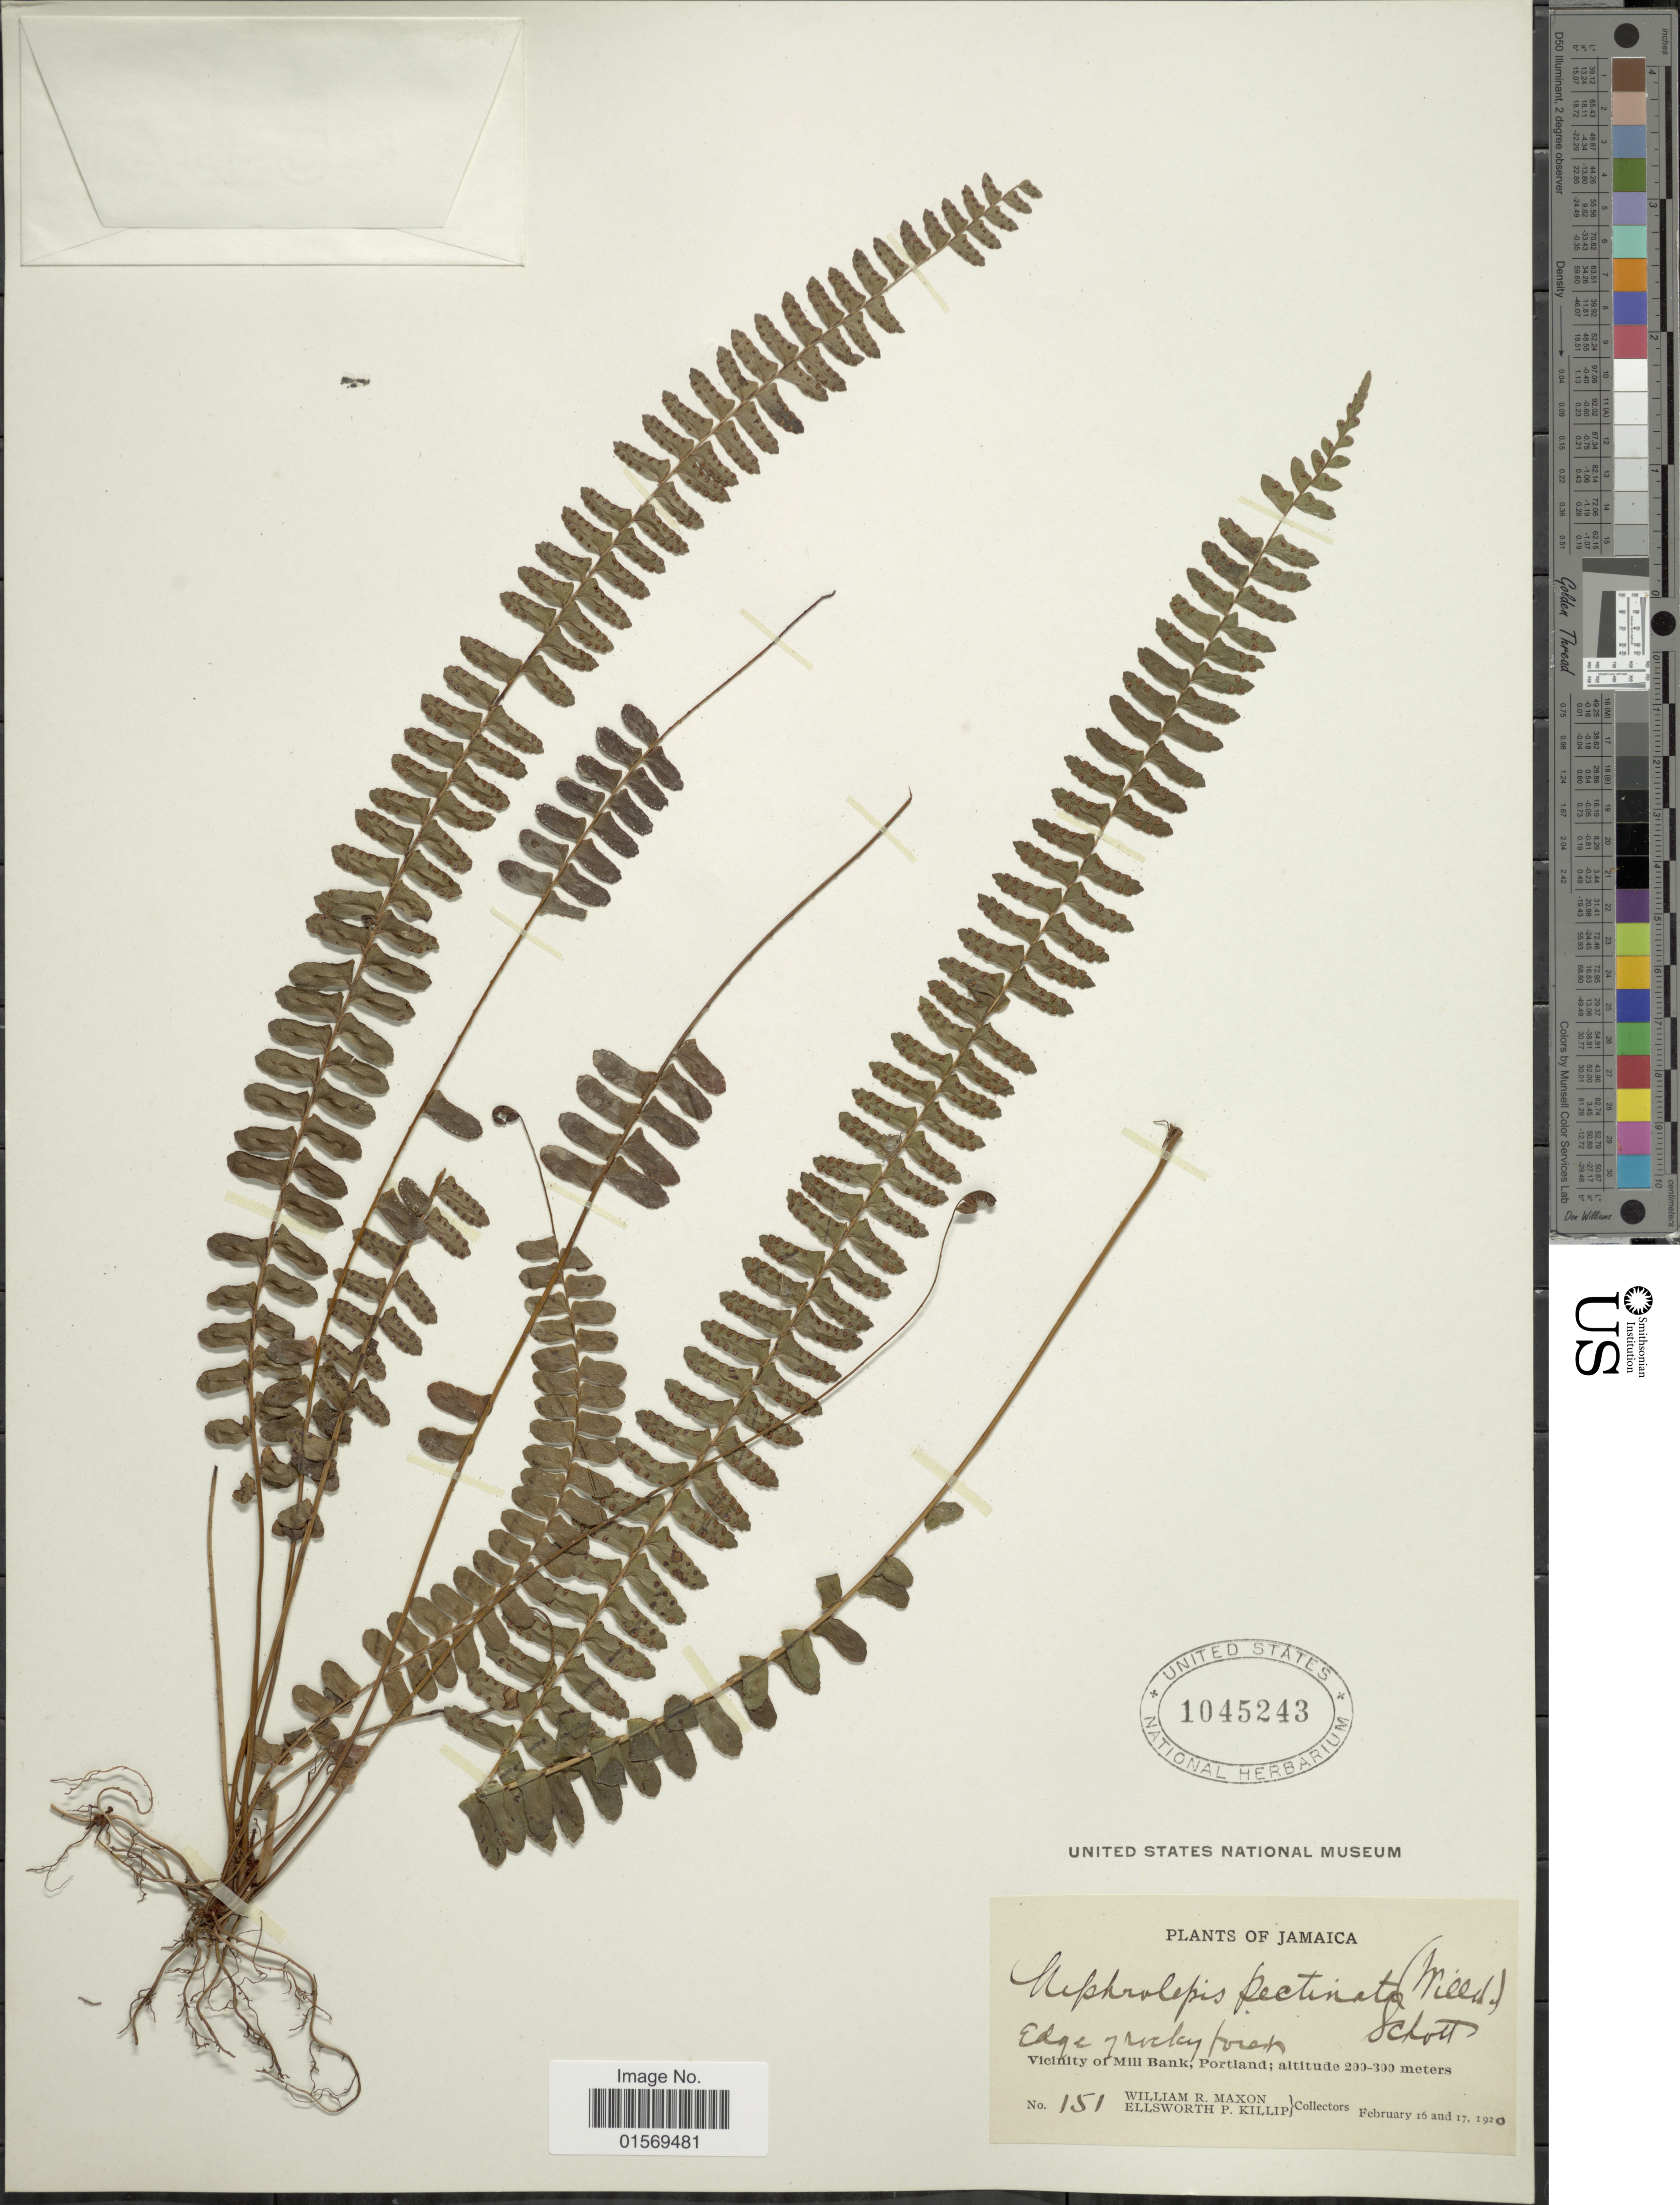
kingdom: Plantae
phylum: Tracheophyta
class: Polypodiopsida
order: Polypodiales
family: Nephrolepidaceae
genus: Nephrolepis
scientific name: Nephrolepis pectinata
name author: (Willd.) Schott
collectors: W. R. Maxon & E. P. Killip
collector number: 151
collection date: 1920-02-16/1920-02-17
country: Jamaica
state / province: Portland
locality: Jamaica, Vicinity of Mill Bank, Portland.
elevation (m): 200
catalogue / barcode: US 1045243